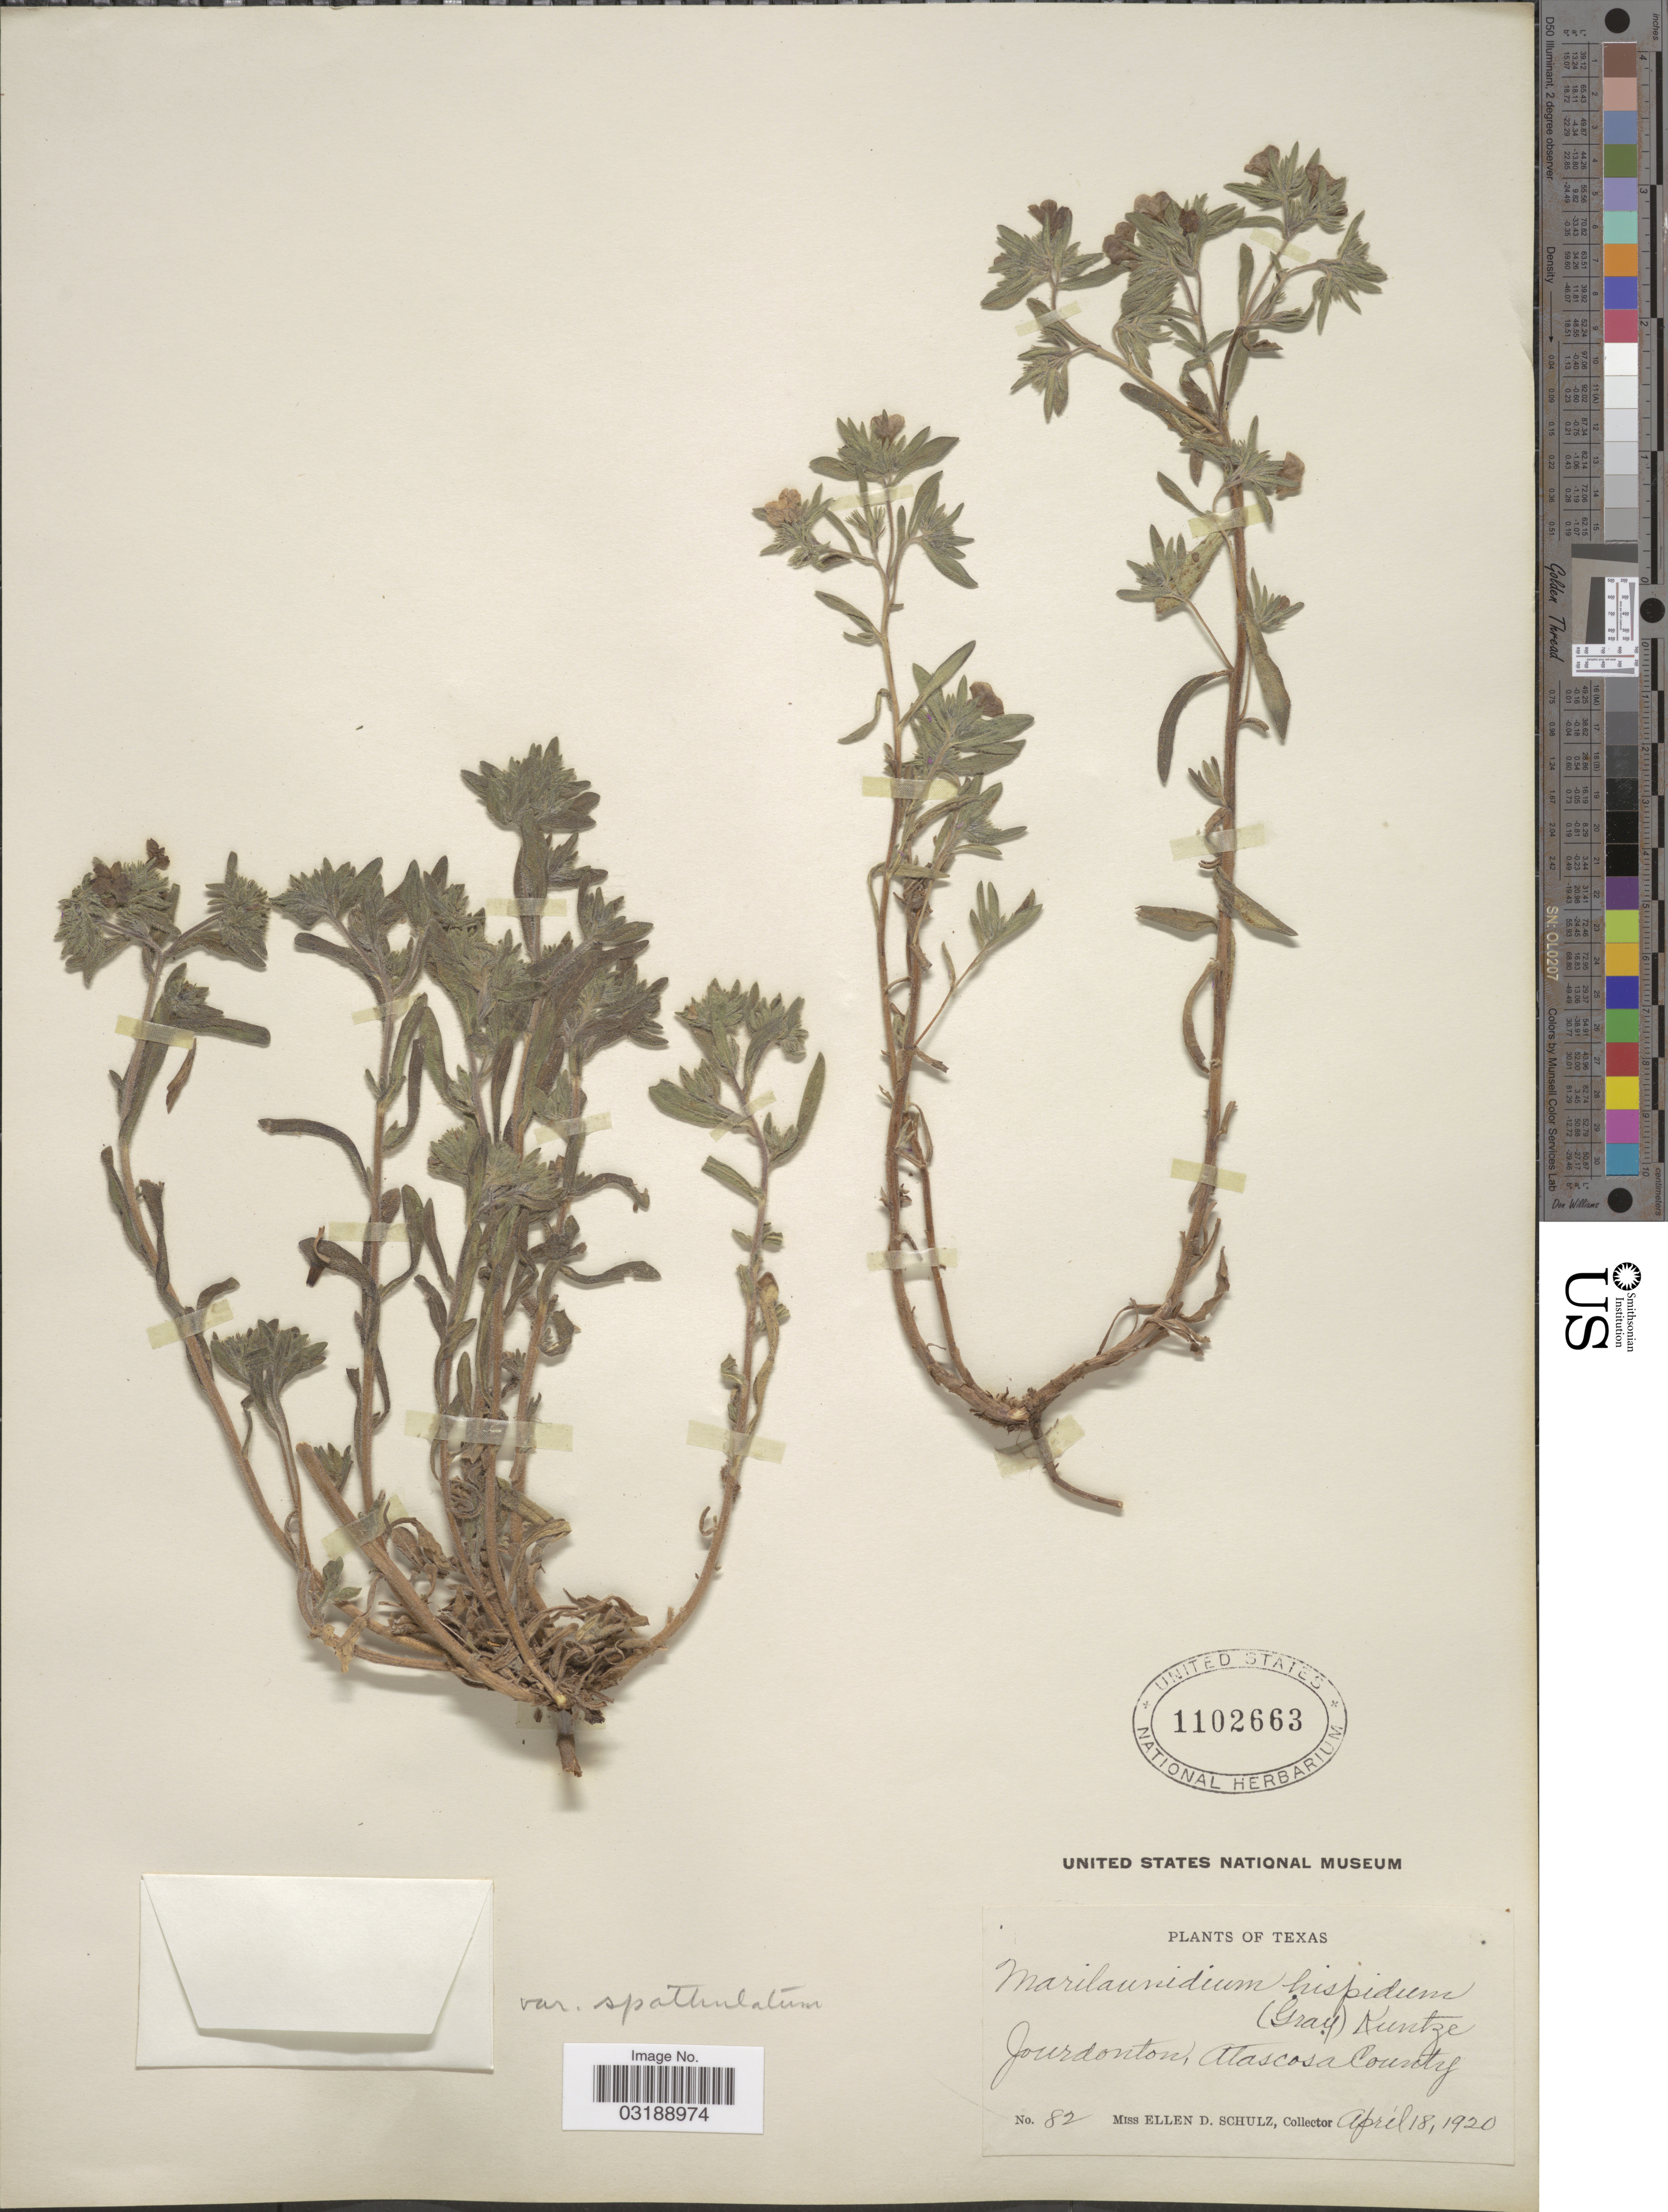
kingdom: Plantae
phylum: Tracheophyta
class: Magnoliopsida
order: Boraginales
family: Namaceae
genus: Nama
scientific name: Nama hispida var. spathulatum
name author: (Torr.) C.L. Hitchc.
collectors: E. D. Schulz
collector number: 82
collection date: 1920-04-18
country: United States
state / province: Texas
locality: Jourdanton, Atascosa County.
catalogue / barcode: US 1102663